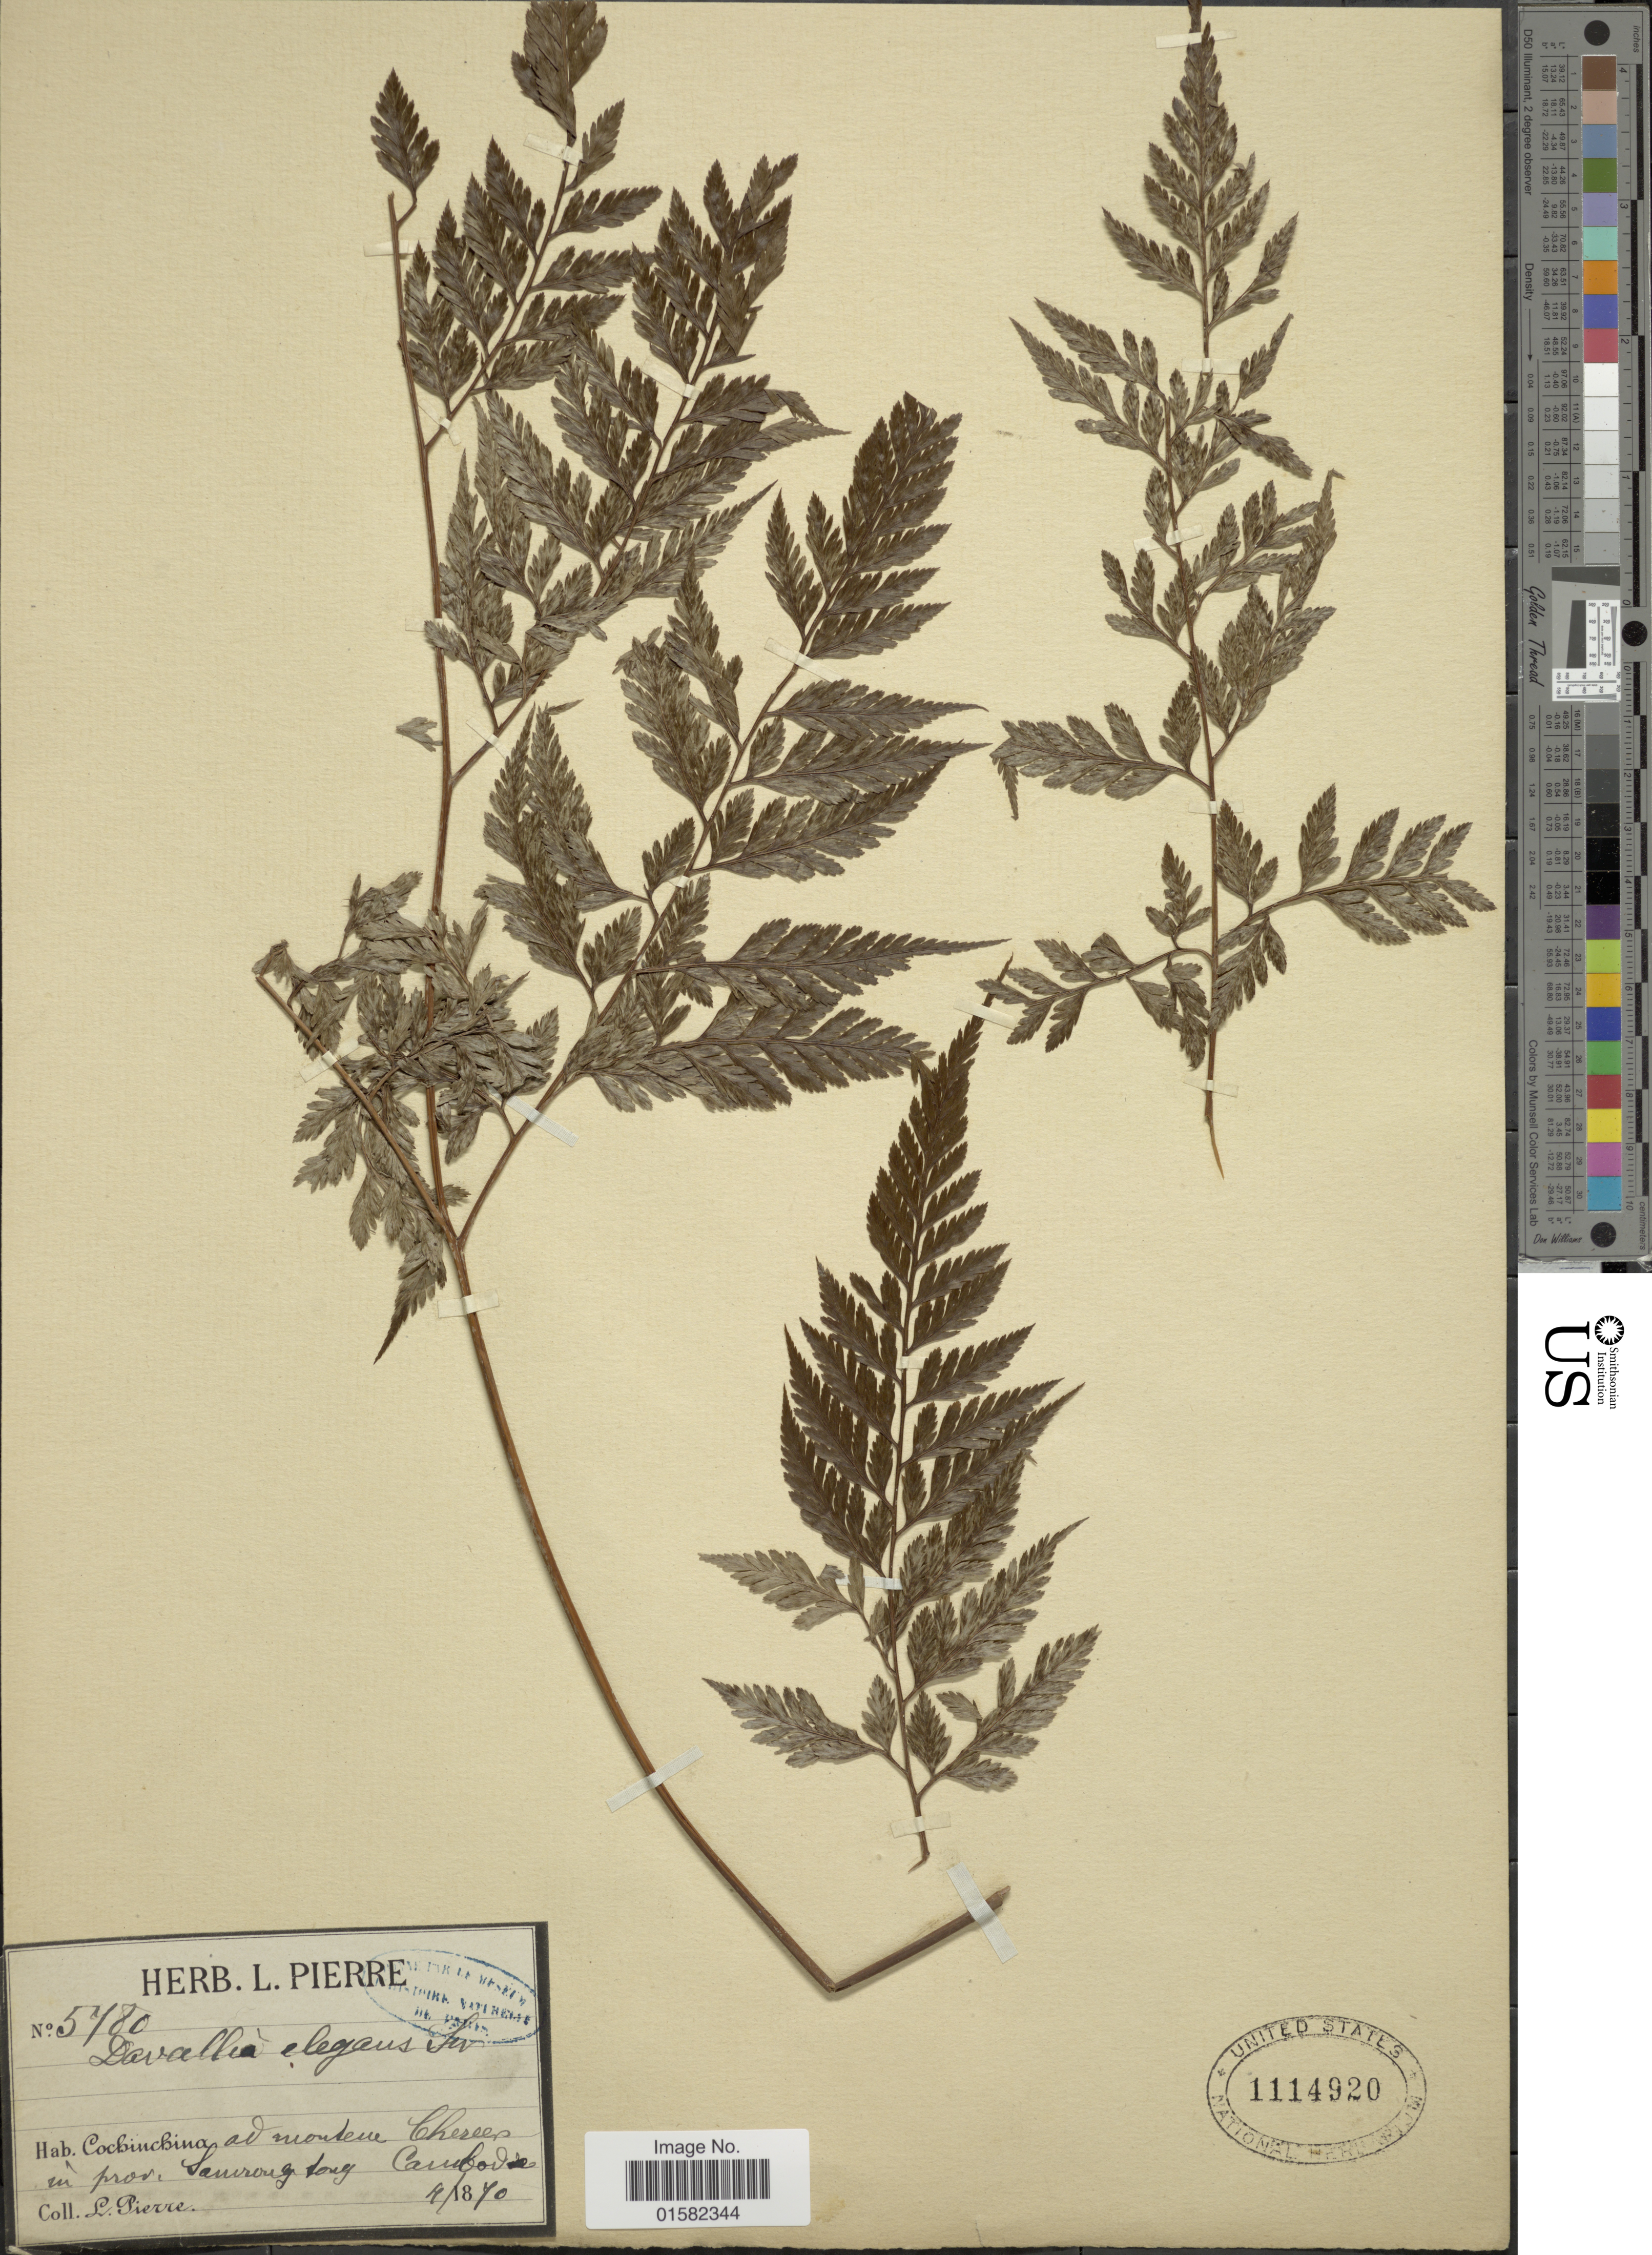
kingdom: Plantae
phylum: Tracheophyta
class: Polypodiopsida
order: Polypodiales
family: Davalliaceae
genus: Wibelia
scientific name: Wibelia denticulata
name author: (Burm. f.) M. Kato & Tsutsumi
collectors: L. Pierre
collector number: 5780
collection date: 1870-04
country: Cambodia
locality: Cochinchina, ad montem Chereen in prov. Samrong tong Cambodia [interpreted]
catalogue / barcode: US 1114920